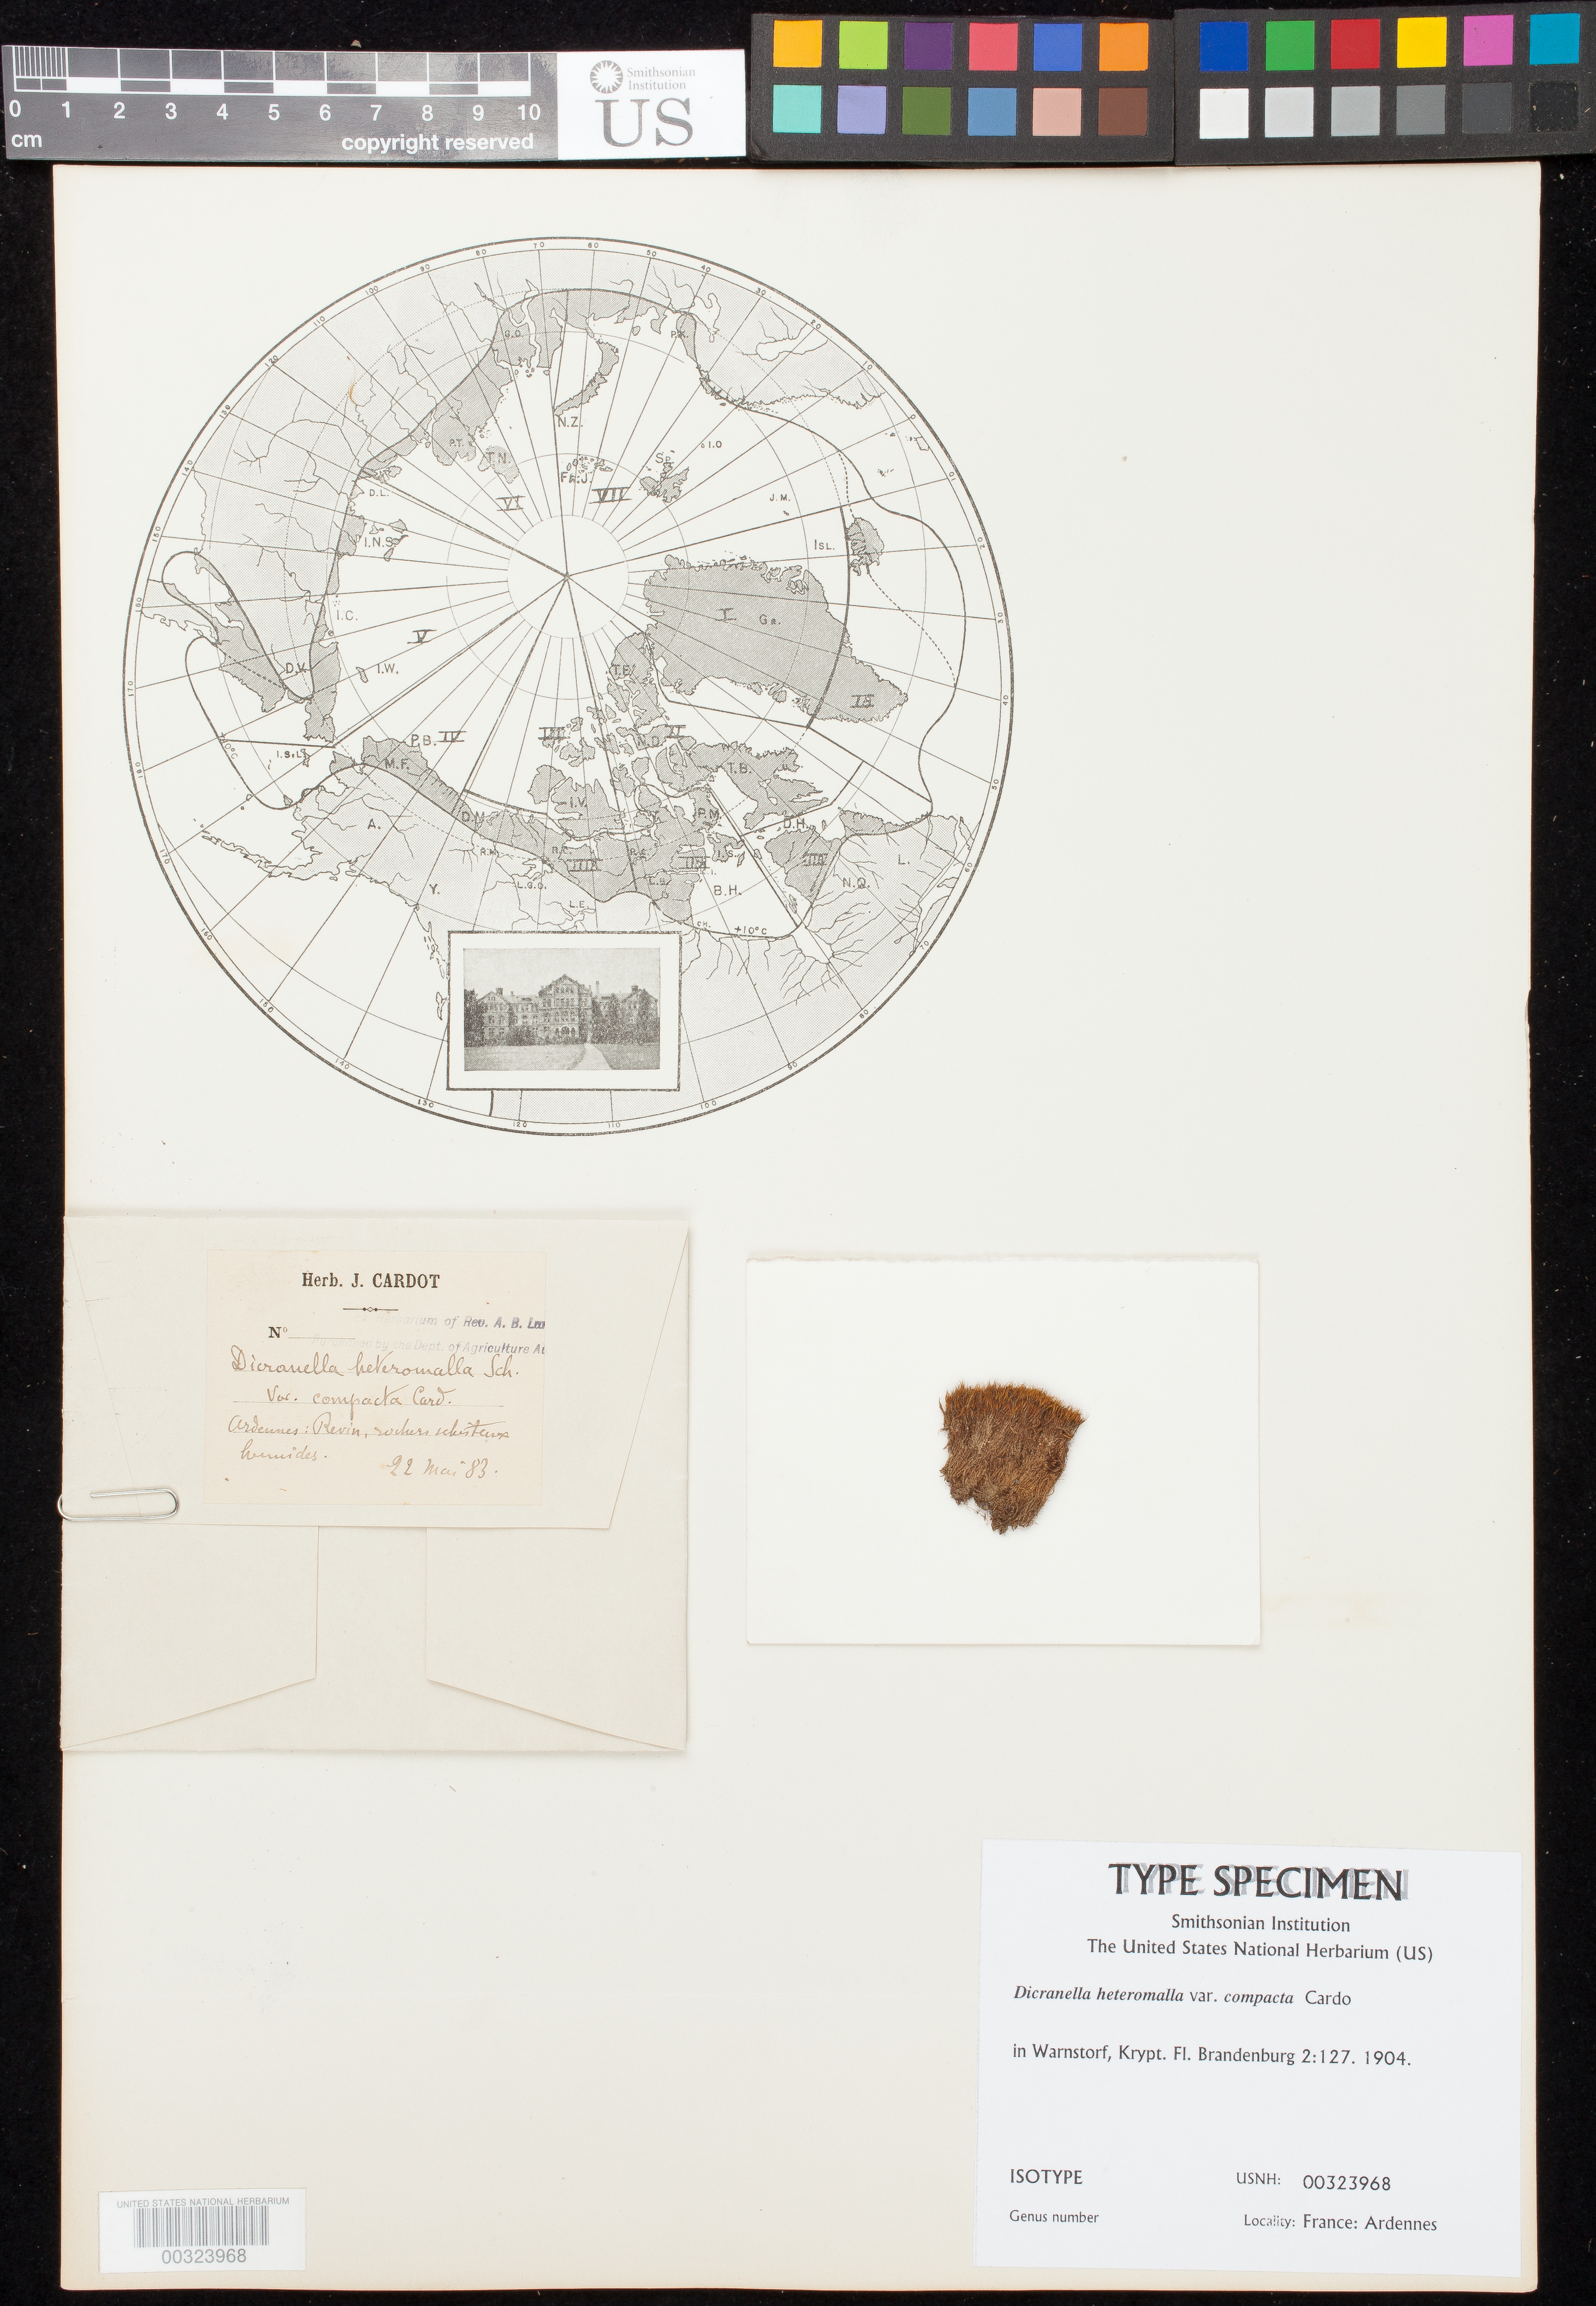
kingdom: Plantae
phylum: Bryophyta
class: Bryopsida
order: Dicranales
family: Dicranellaceae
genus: Dicranella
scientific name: Dicranella heteromalla var. compacta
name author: Cardot in Warnst.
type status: Isotype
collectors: J. Cardot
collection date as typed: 22 May 1883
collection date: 1883-05-22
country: France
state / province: Grand Est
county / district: Ardennes